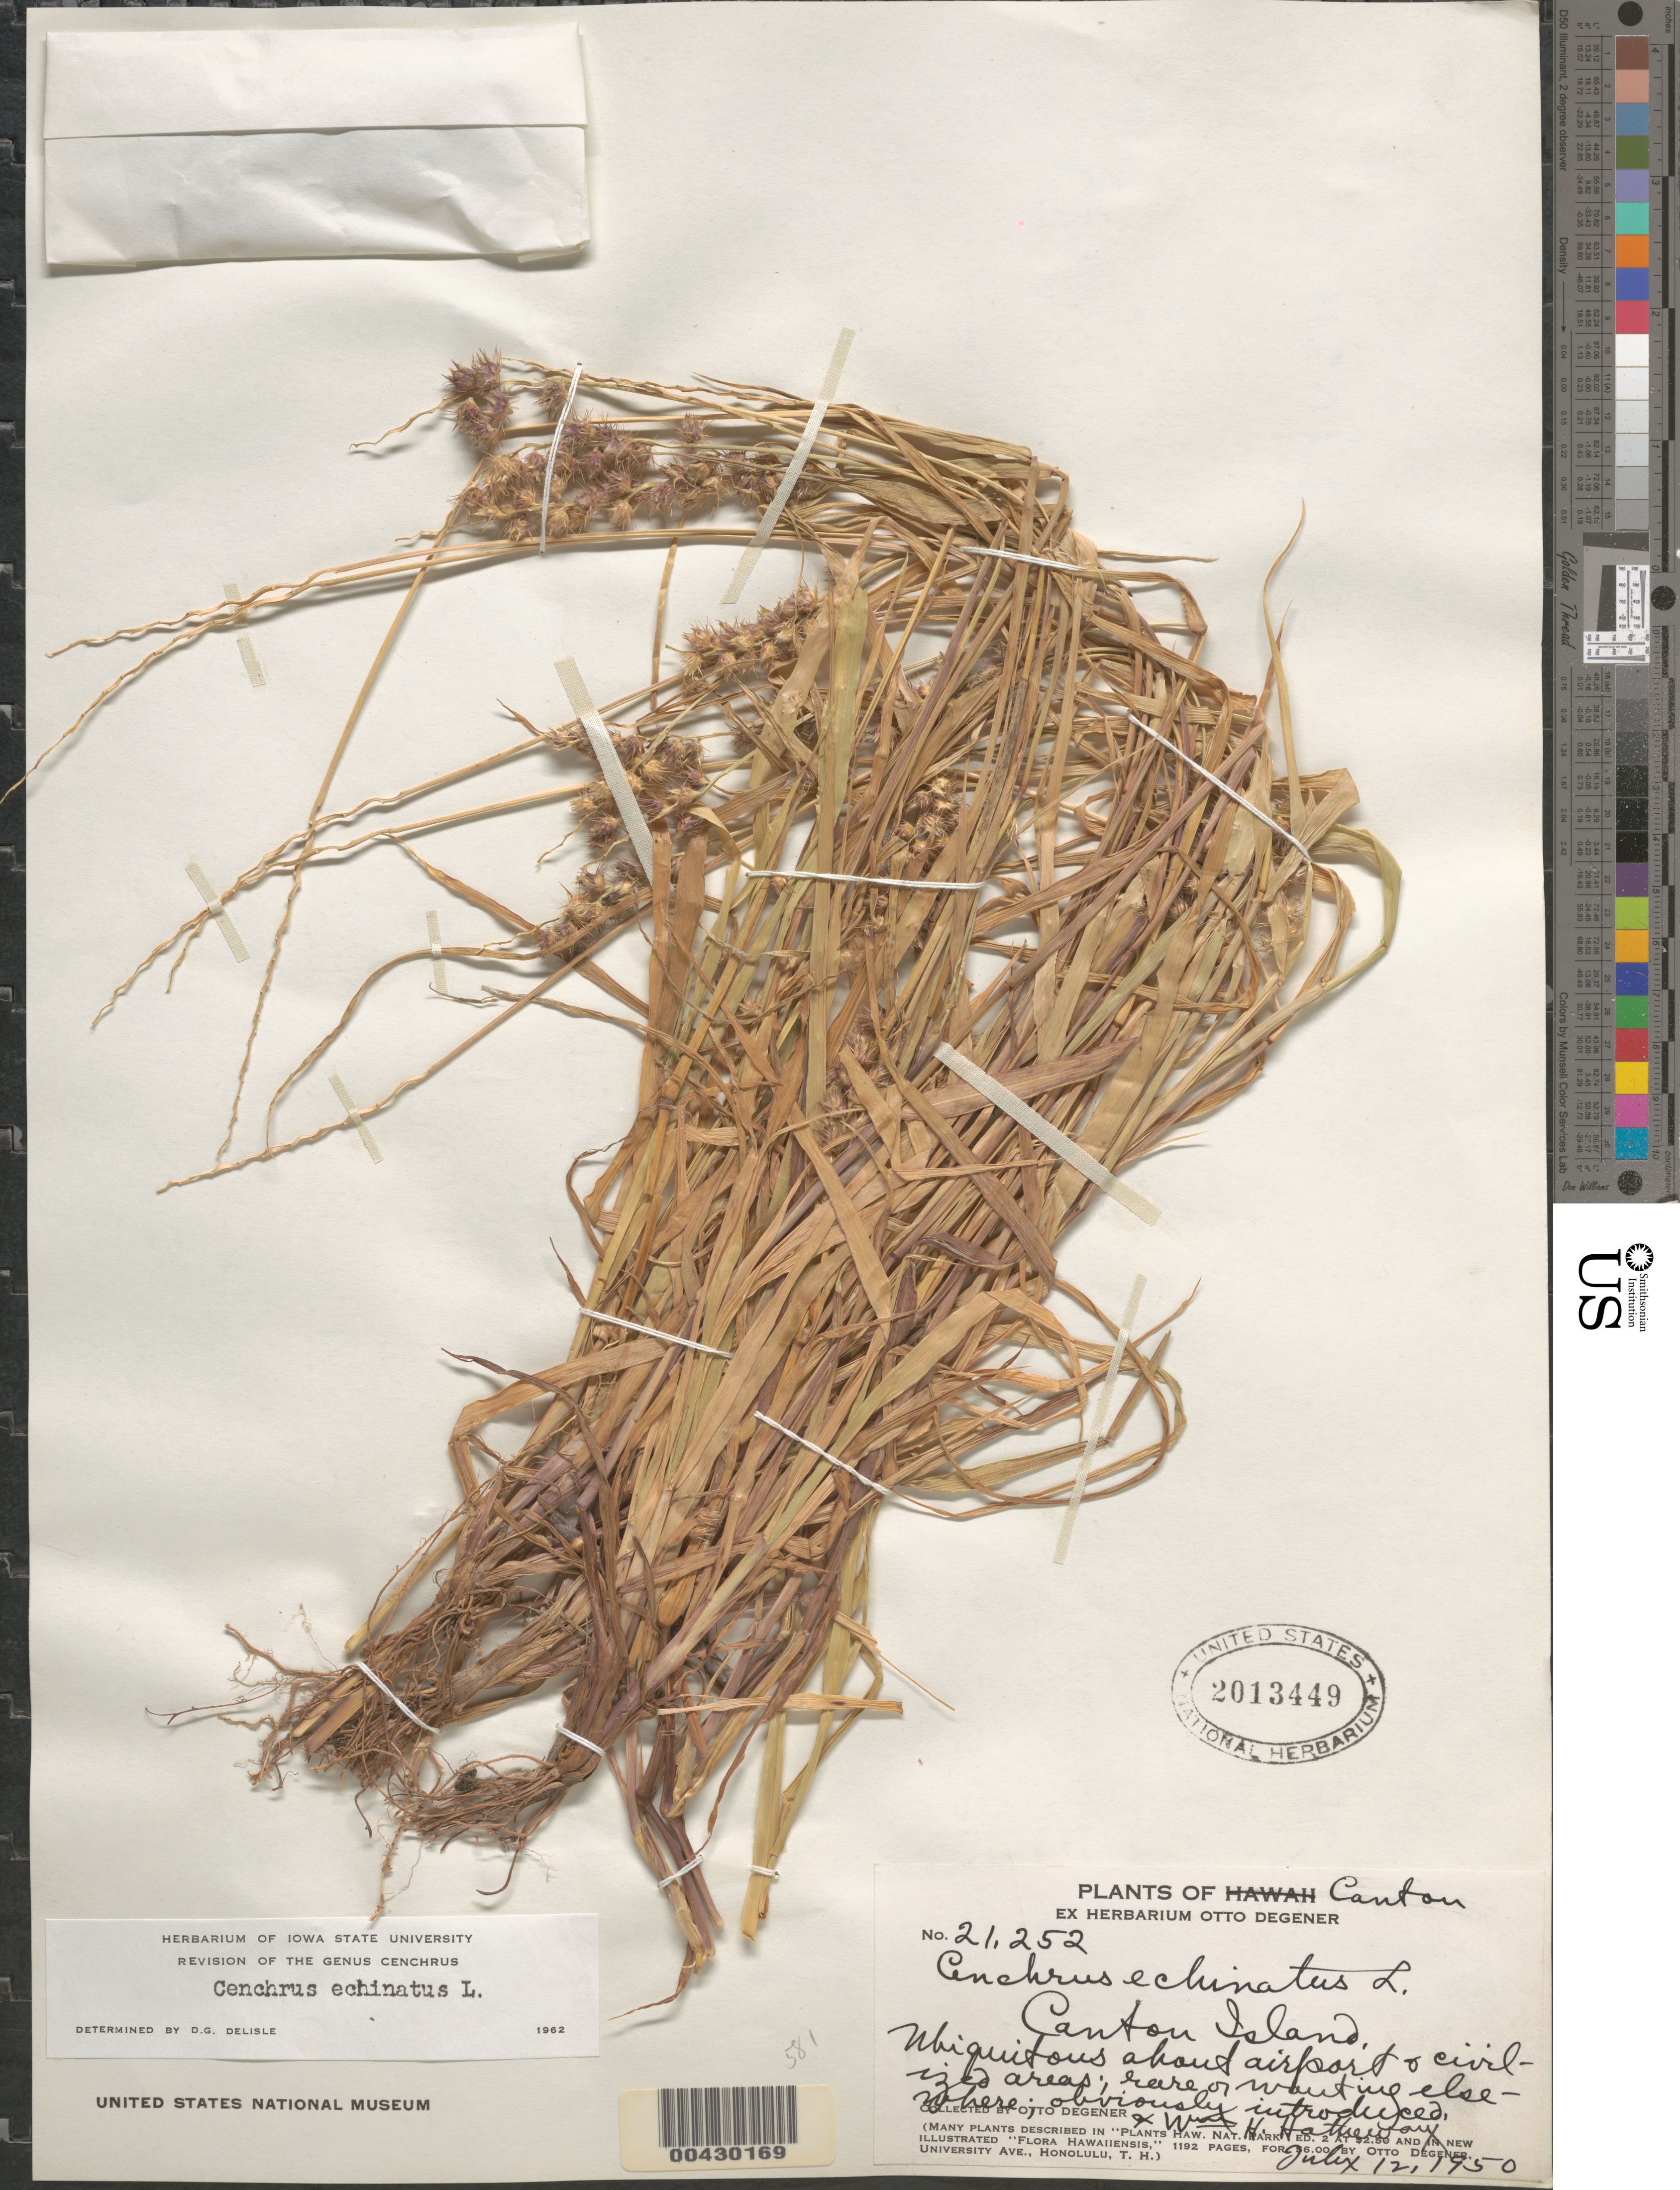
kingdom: Plantae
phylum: Tracheophyta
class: Liliopsida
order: Poales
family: Poaceae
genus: Cenchrus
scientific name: Cenchrus echinatus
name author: L.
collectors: O. Degener & W. H. Hatheway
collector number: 21252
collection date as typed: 12 Jul 1950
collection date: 1950-07-12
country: Kiribati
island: Kanton [Canton] Atoll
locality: About the airport [Phoenix Is.]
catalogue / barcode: US 2013449